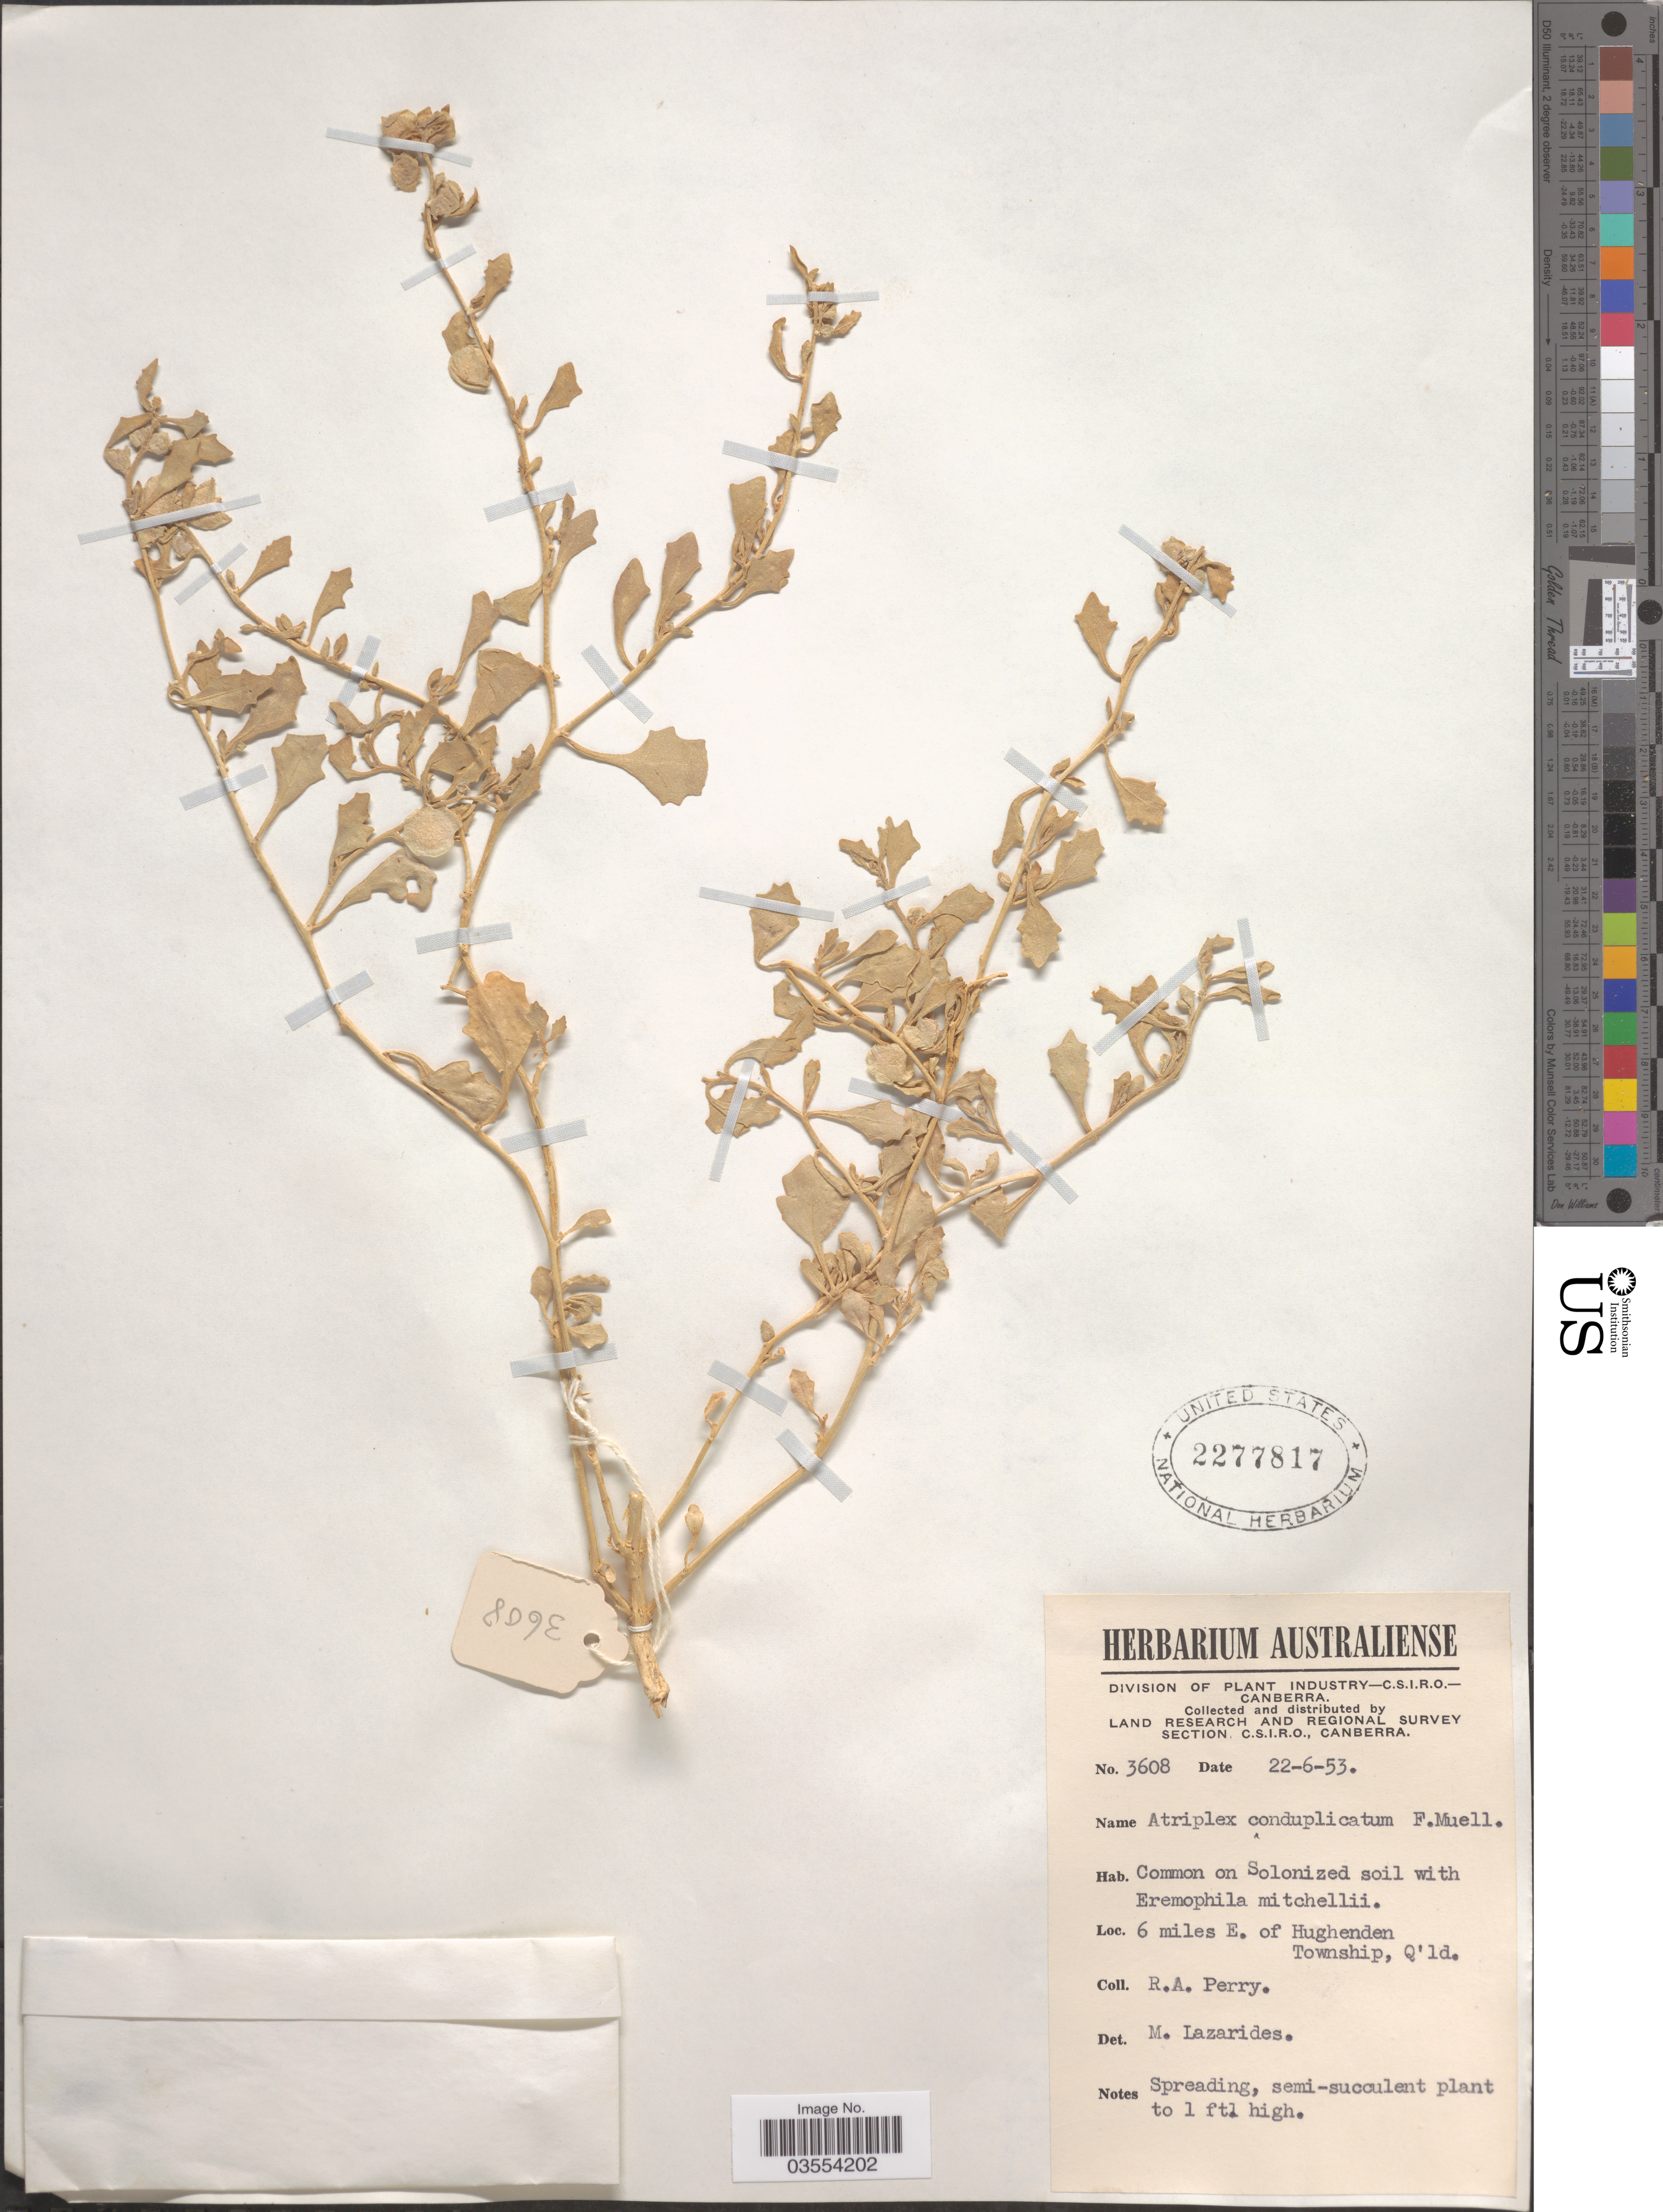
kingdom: Plantae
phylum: Tracheophyta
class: Magnoliopsida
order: Caryophyllales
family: Amaranthaceae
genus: Atriplex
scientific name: Atriplex conduplicata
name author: F. Muell.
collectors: Perry, R. A.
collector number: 3608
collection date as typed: Transcribed d/m/y: 22/6/53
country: Australia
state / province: Queensland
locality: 6 miles E. of Hughenden Township.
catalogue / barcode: US 2277817